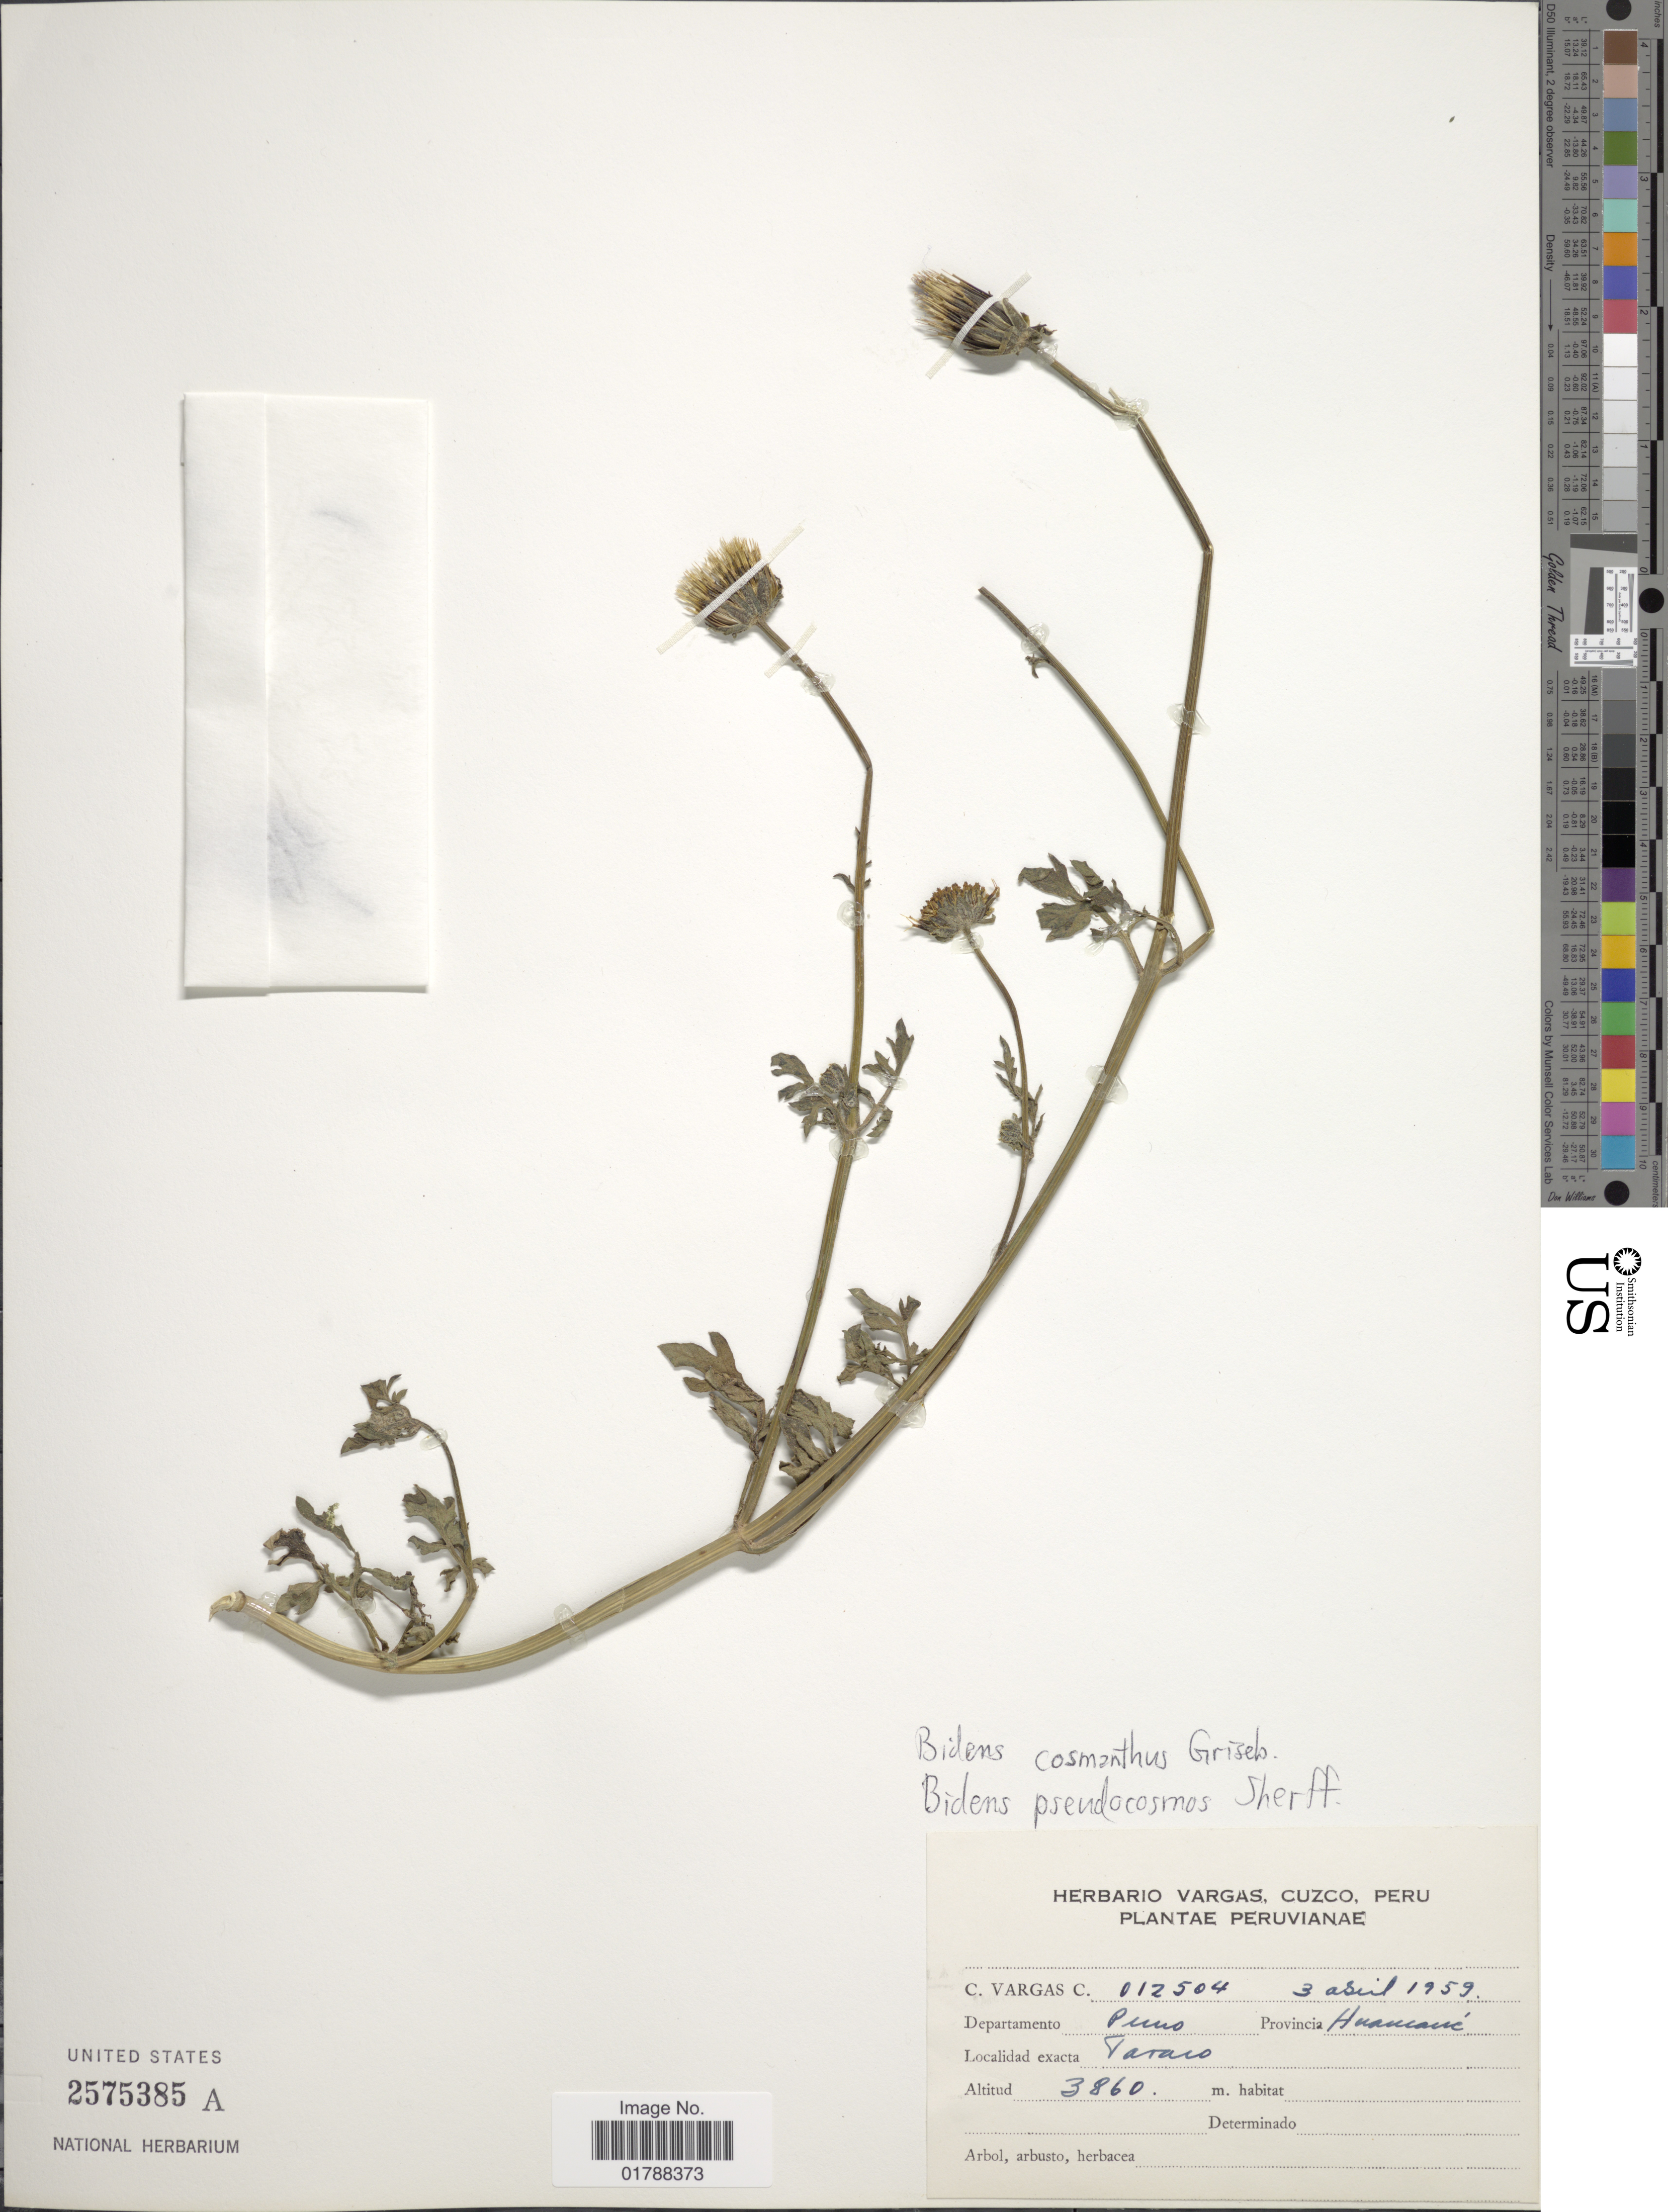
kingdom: Plantae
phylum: Tracheophyta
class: Magnoliopsida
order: Asterales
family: Asteraceae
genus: Bidens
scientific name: Bidens cosmantha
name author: Griseb.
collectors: C. Vargas Calderón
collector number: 012504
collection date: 1959-04-03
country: Peru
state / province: Puno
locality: Provincia Huancané. Taraco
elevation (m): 3860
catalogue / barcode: US 2578385A